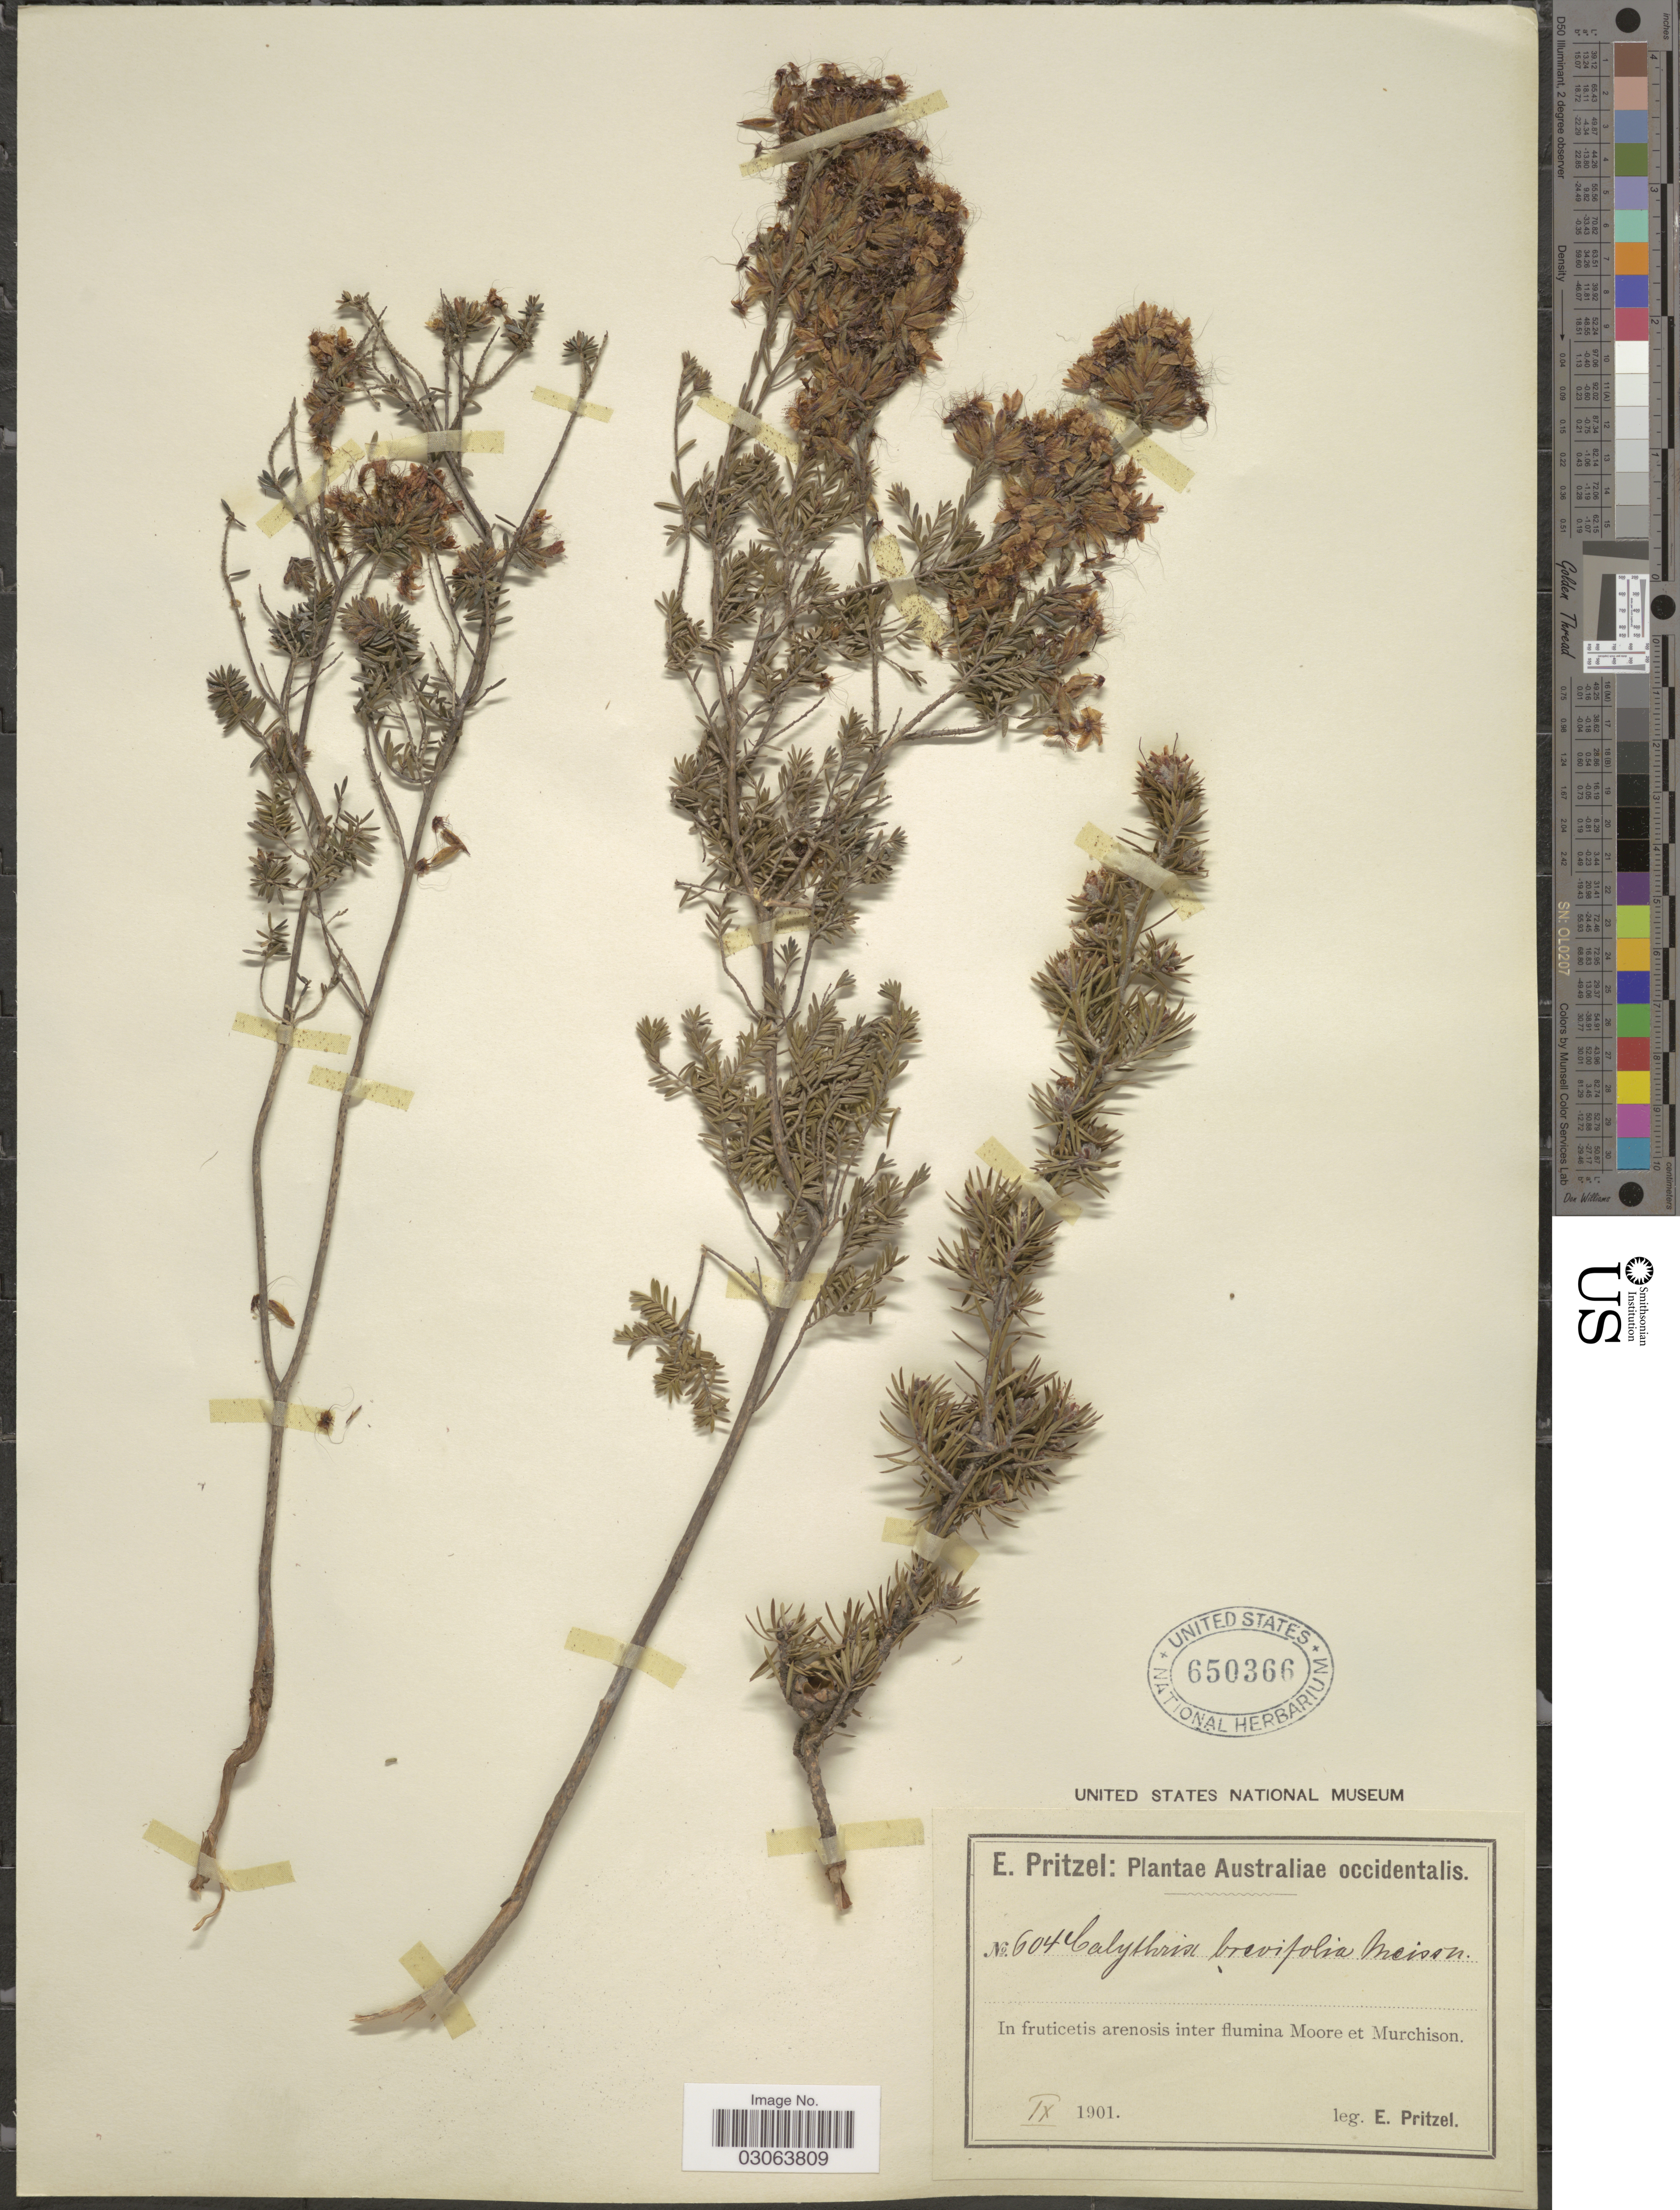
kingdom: Plantae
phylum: Tracheophyta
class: Magnoliopsida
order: Myrtales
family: Myrtaceae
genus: Calytrix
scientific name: Calytrix brevifolia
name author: (Meisn.) Benth.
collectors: E. G. Pritzel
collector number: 604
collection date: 1901-09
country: Australia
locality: Australiae occidentalis. In fruticetis arenosis inter flumina Moore et Murchison.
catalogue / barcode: US 650366